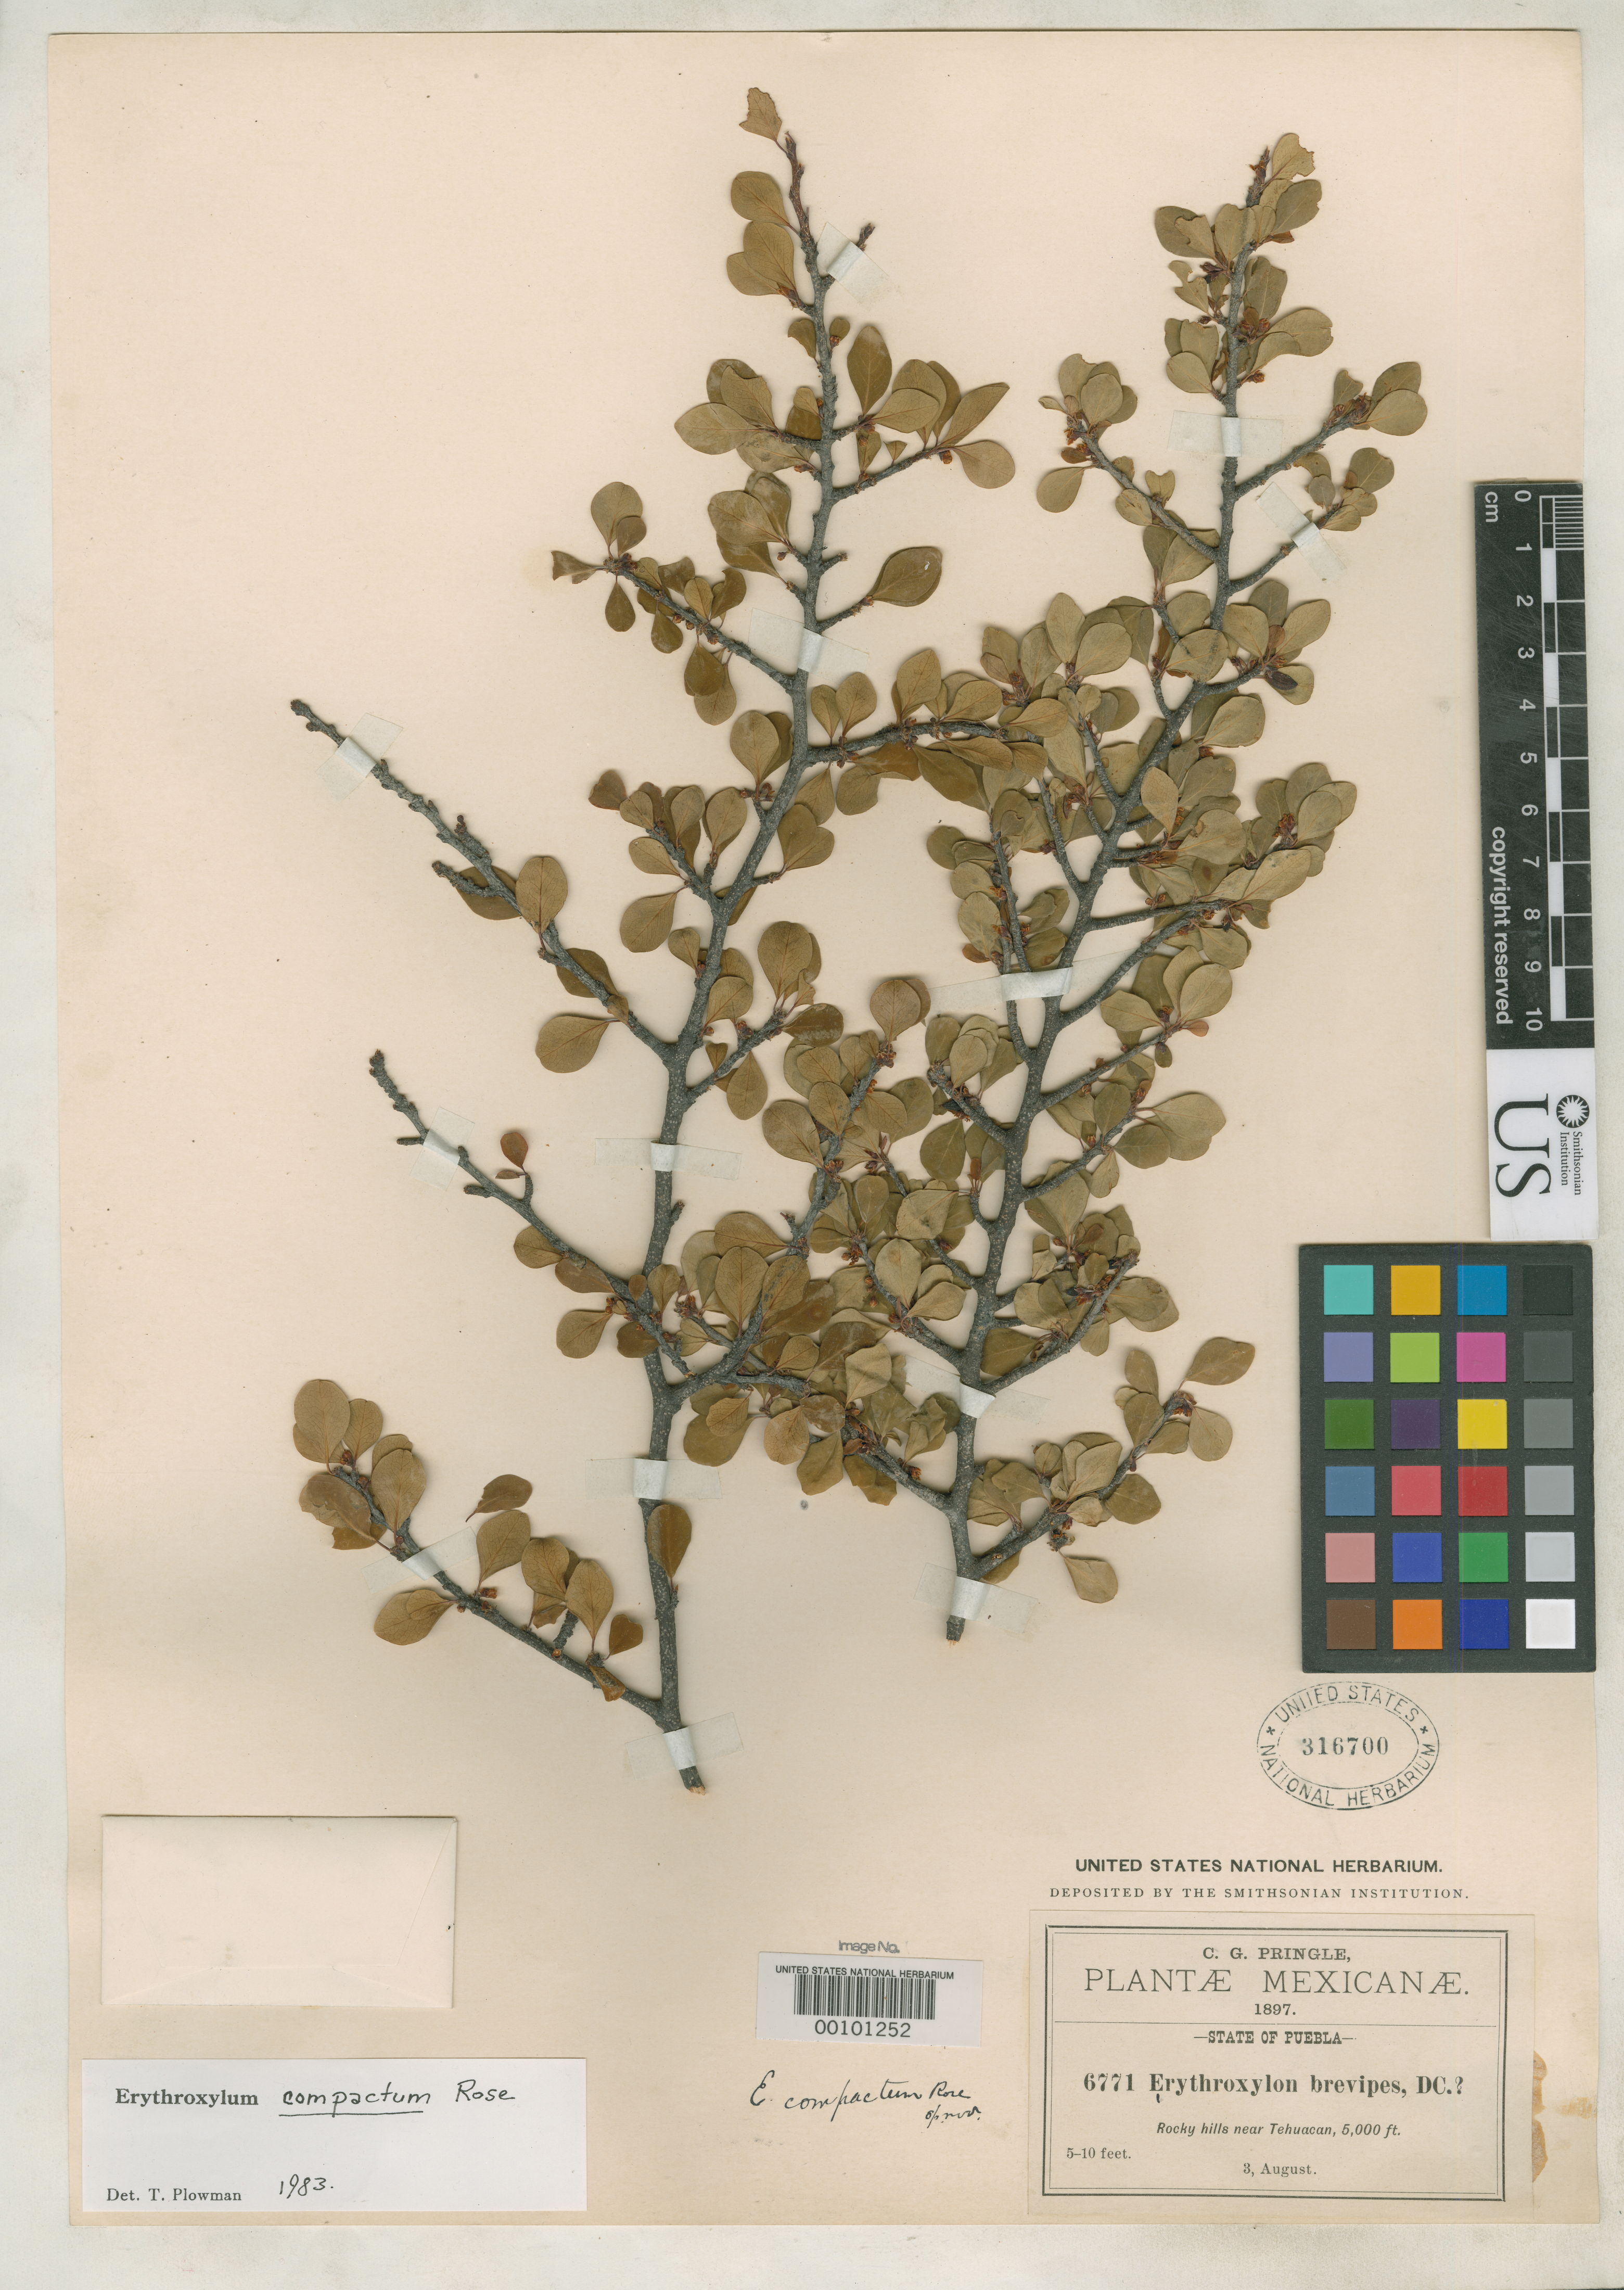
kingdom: Plantae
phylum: Tracheophyta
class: Magnoliopsida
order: Malpighiales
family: Erythroxylaceae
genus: Erythroxylum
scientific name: Erythroxylum compactum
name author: Rose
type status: Holotype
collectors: C. G. Pringle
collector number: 6771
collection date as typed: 03 Aug 1897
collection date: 1897-08-03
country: Mexico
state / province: Puebla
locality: Near Tehuacan.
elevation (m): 1524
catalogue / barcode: US 316700